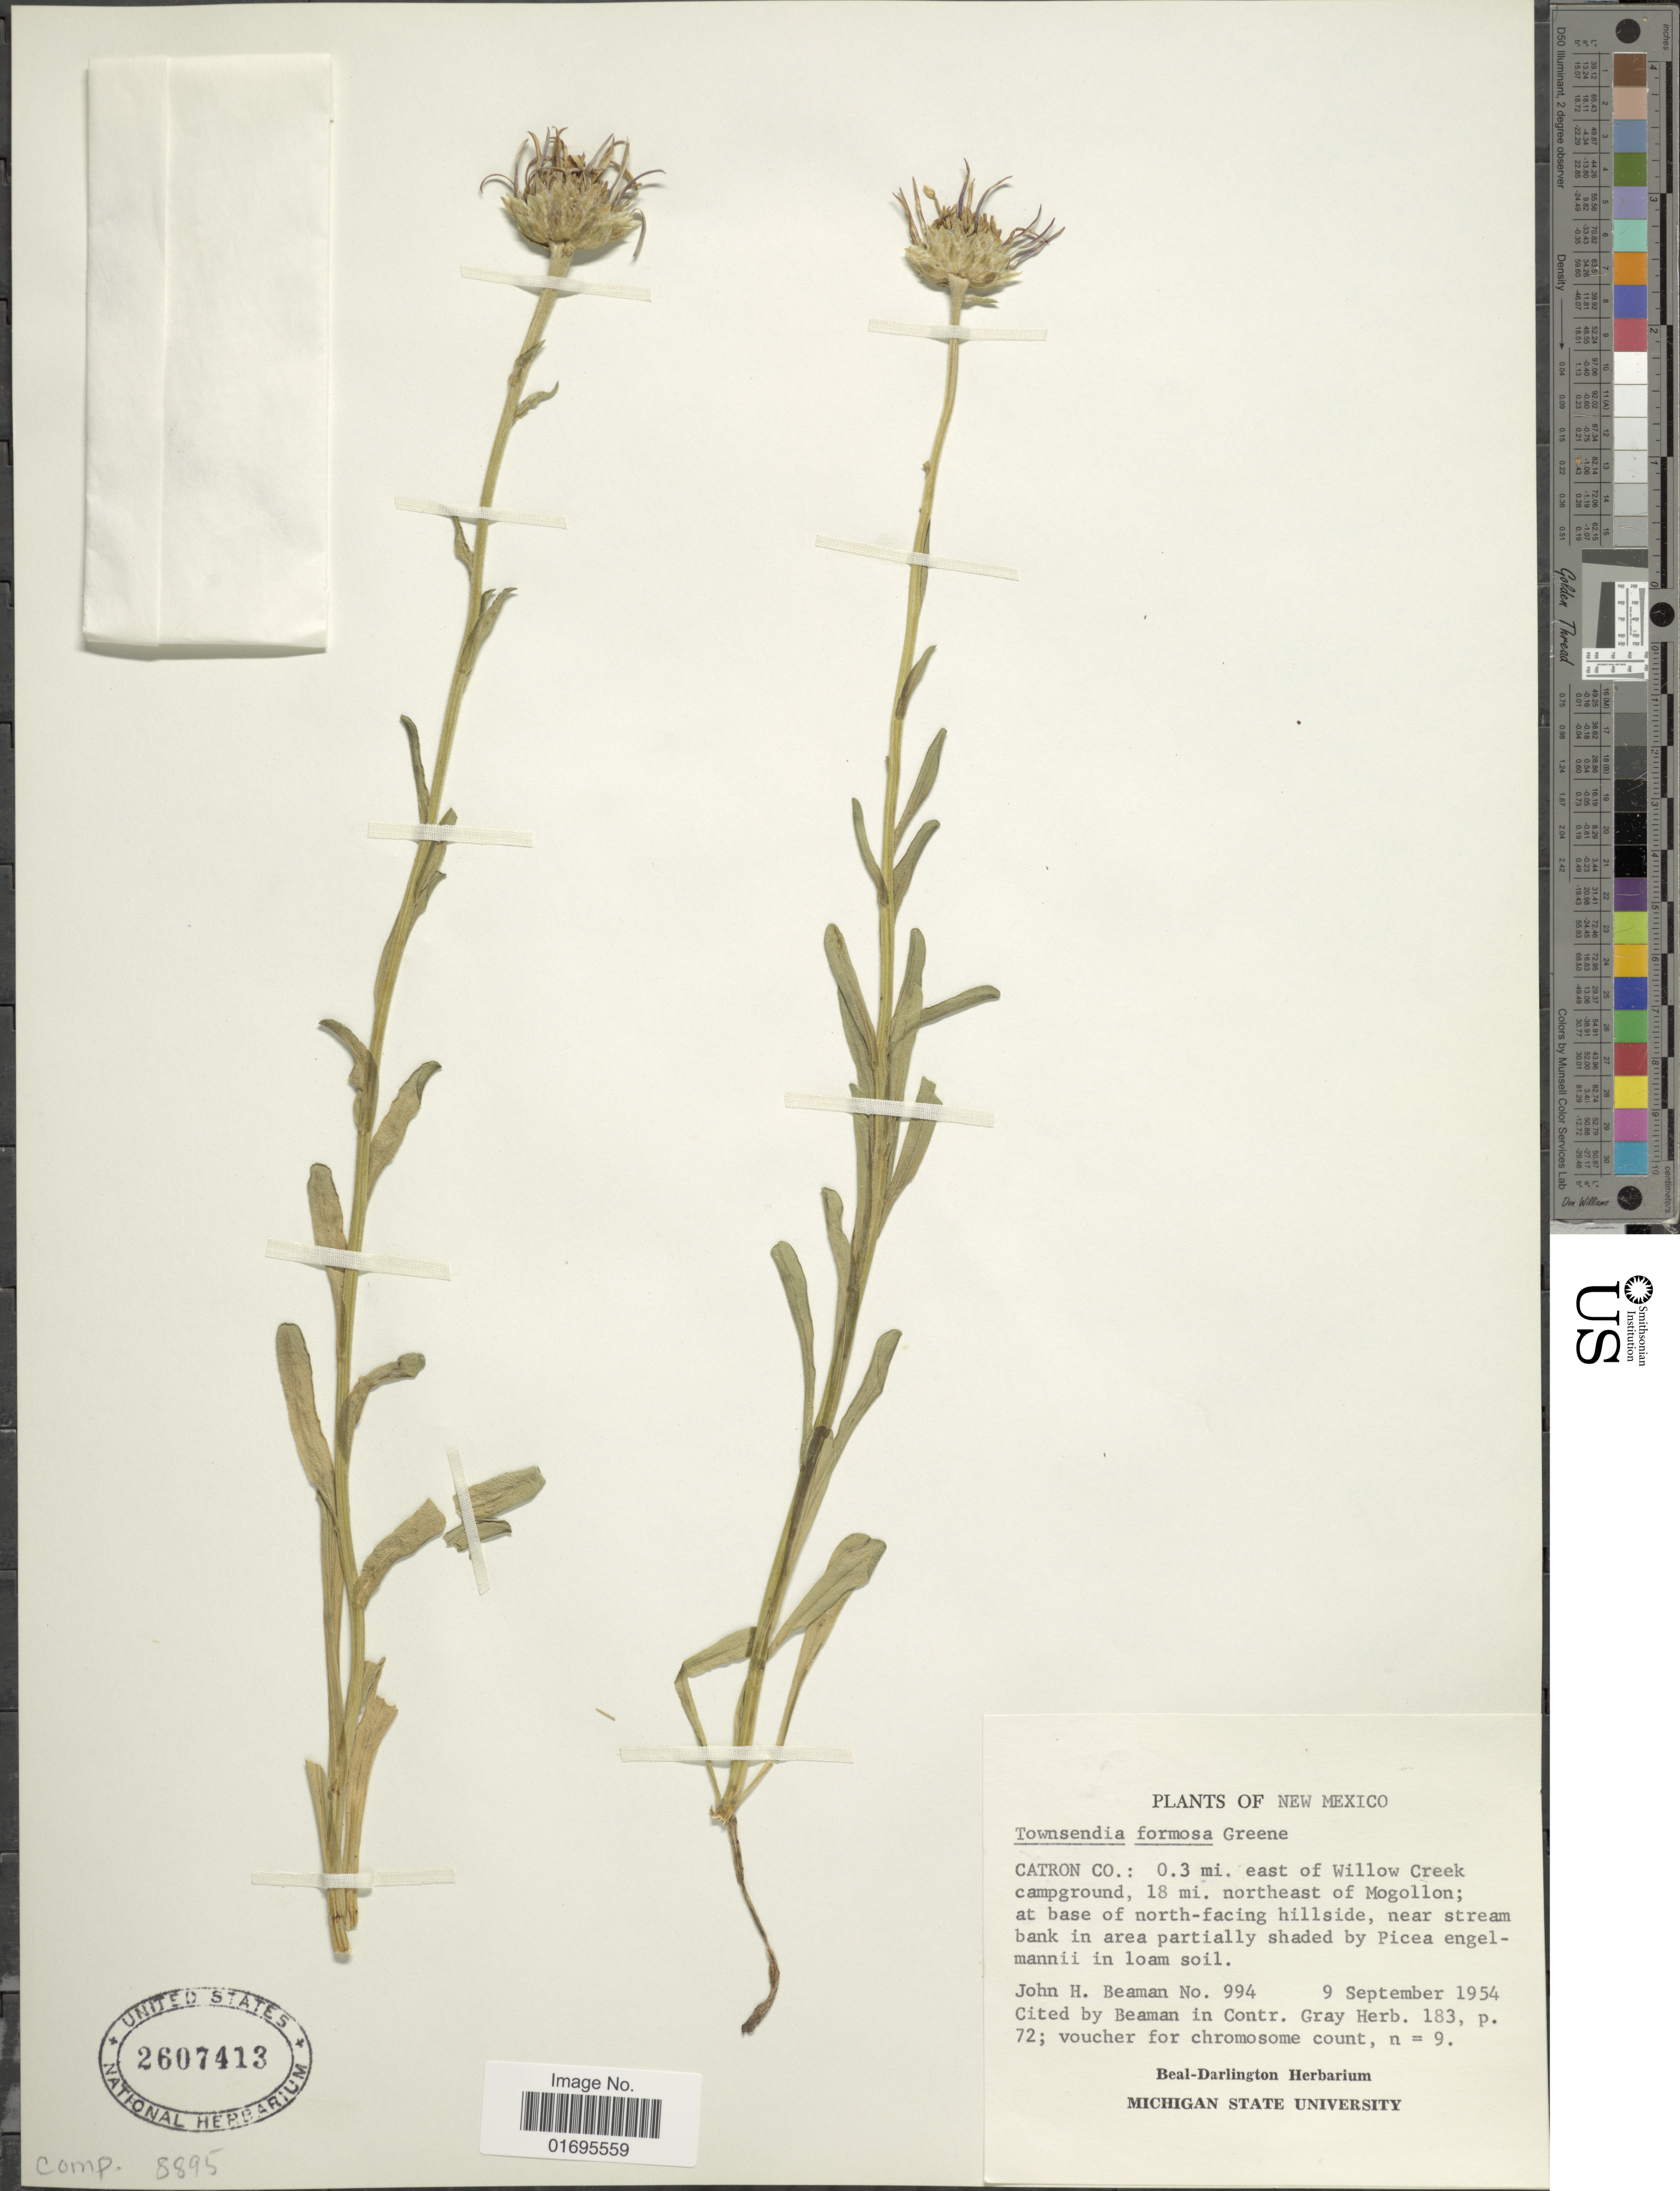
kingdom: Plantae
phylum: Tracheophyta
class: Magnoliopsida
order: Asterales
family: Asteraceae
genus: Townsendia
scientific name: Townsendia formosa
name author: Greene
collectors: J. H. Beaman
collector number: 994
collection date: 1954-09-09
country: United States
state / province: New Mexico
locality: Catron Co.: 0.3 mi. east of Willow Creek campground, 18 mi. northeast of Mogollon; at base of north-facing hillside,near stream bank in area partially shaded Picea engelmannii in loam soil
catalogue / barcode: US 2607413